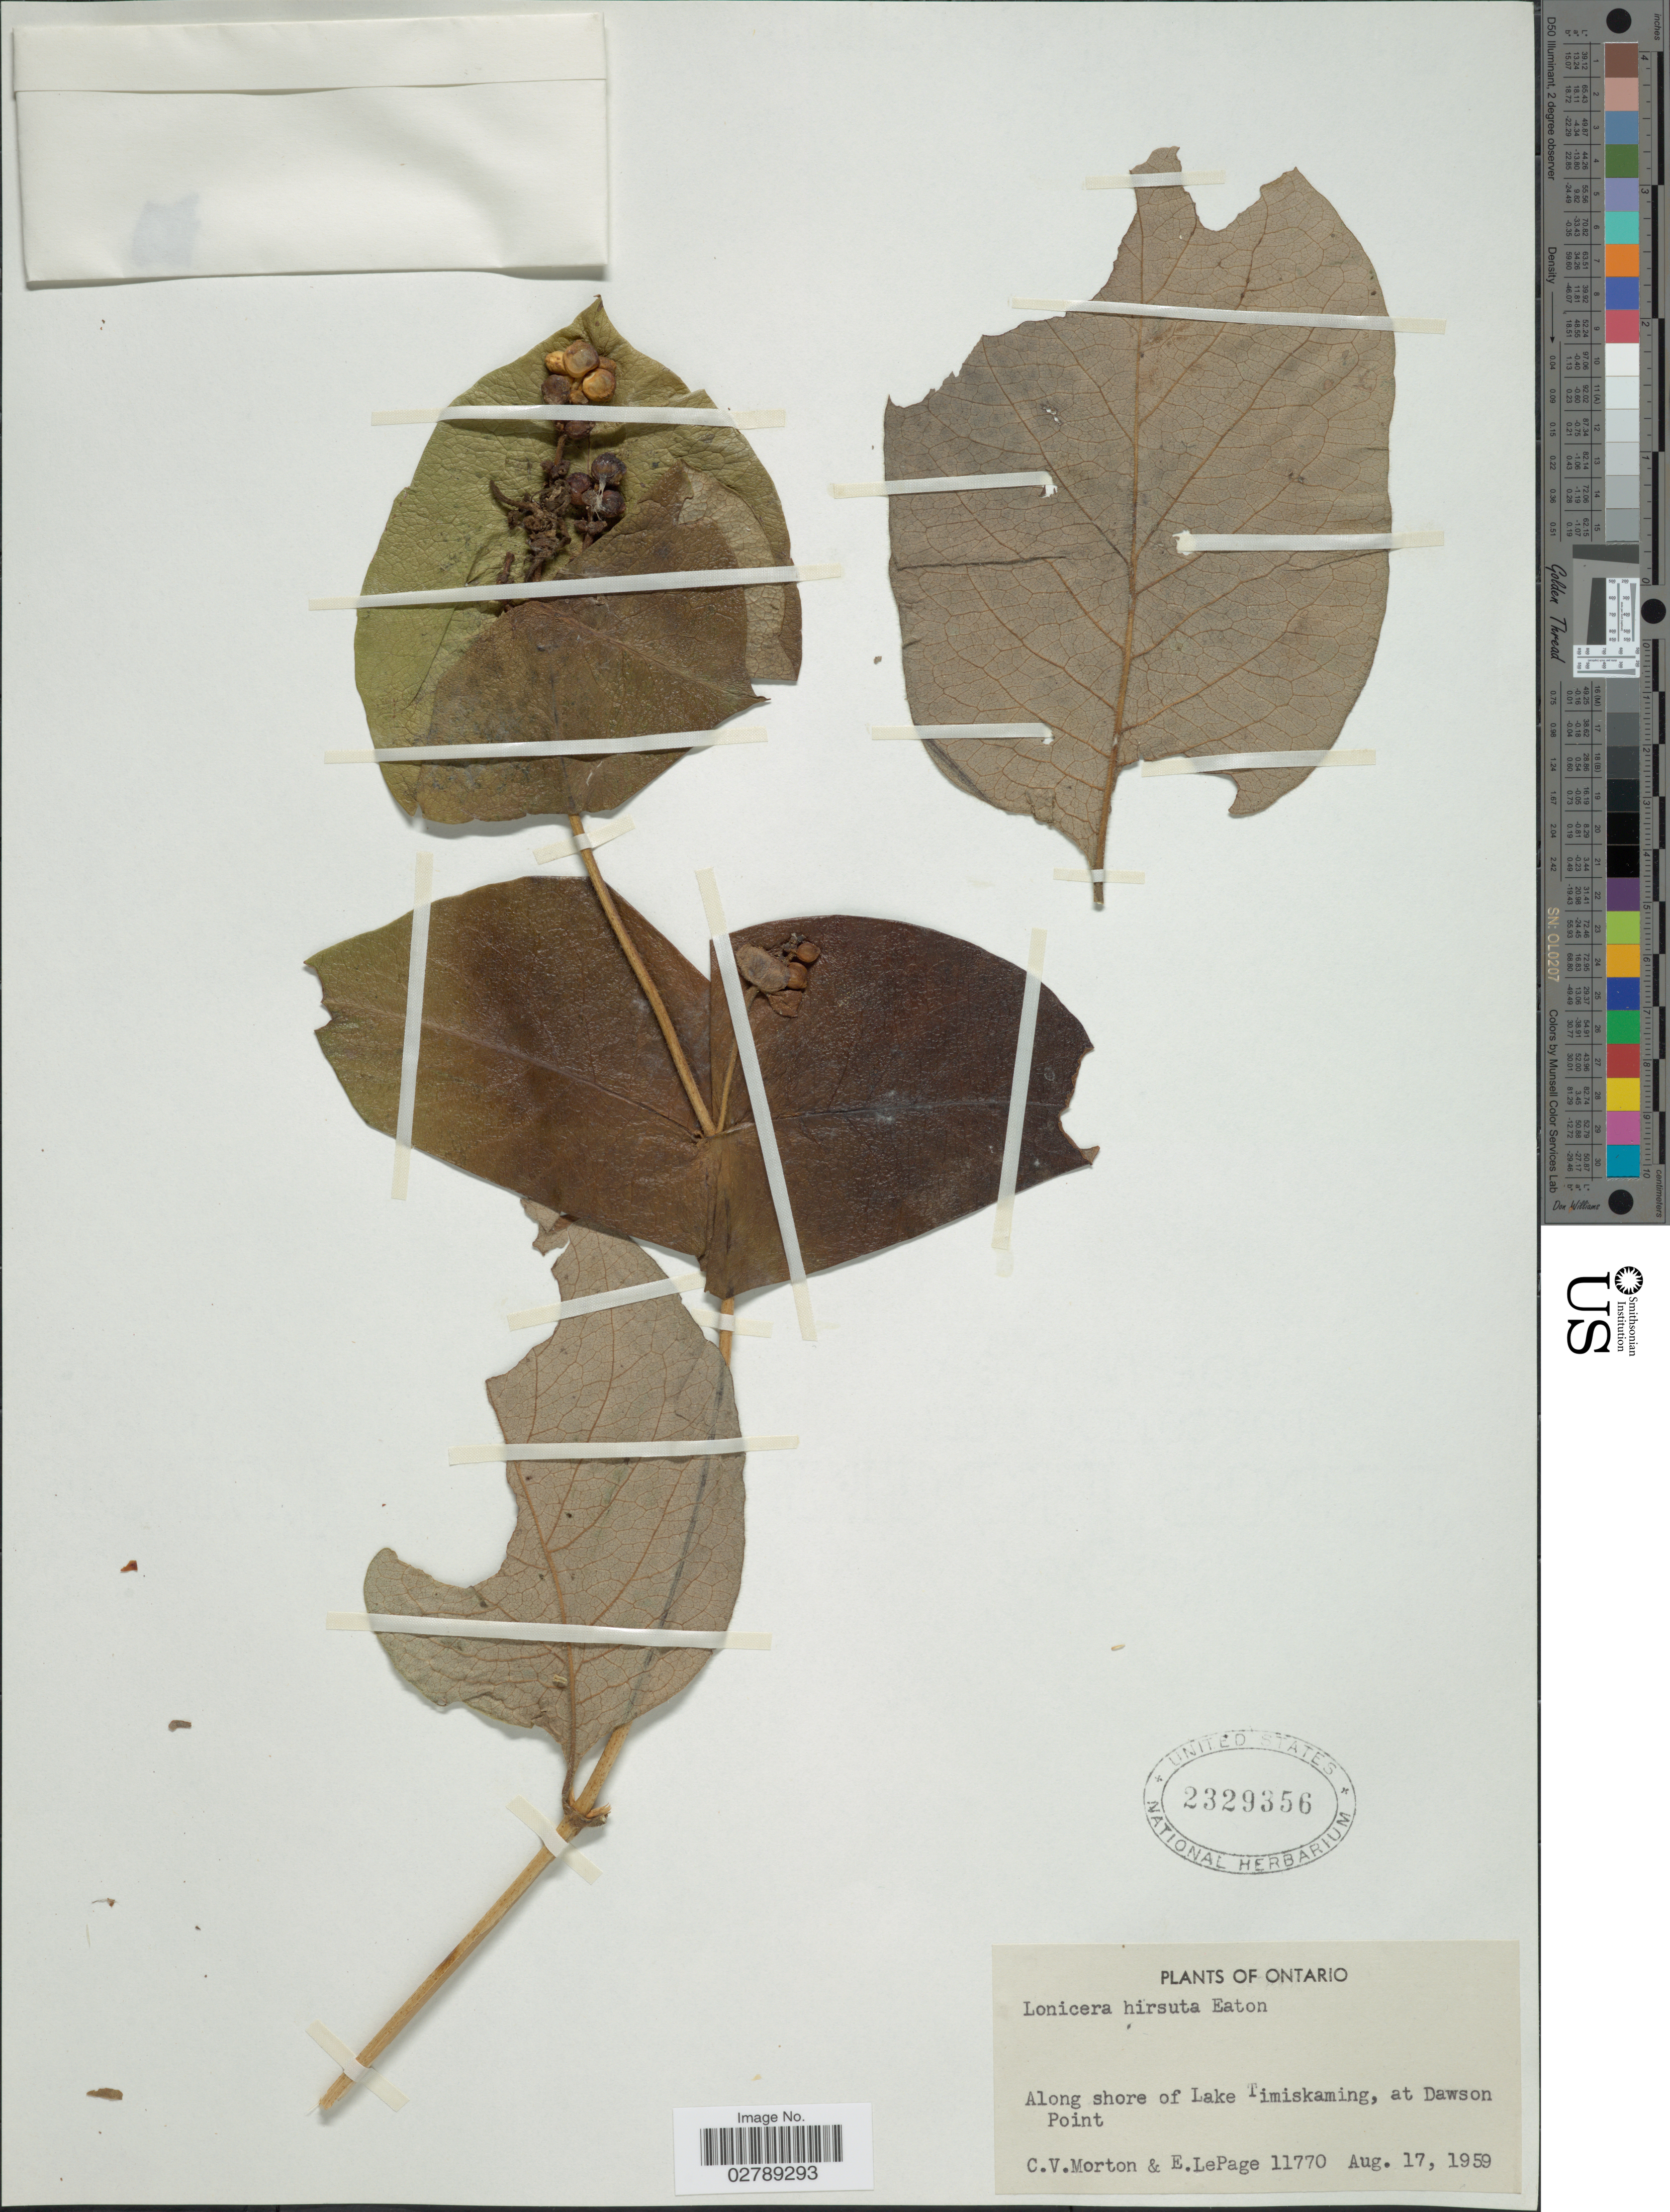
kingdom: Plantae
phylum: Tracheophyta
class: Magnoliopsida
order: Dipsacales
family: Caprifoliaceae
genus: Lonicera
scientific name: Lonicera hirsuta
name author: Eaton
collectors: C. V. Morton & E. Lepage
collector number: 11770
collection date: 1959-08-17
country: Canada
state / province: Ontario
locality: Along shore of Lake Timiskaming, at Dawson Point.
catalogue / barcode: US 2329356